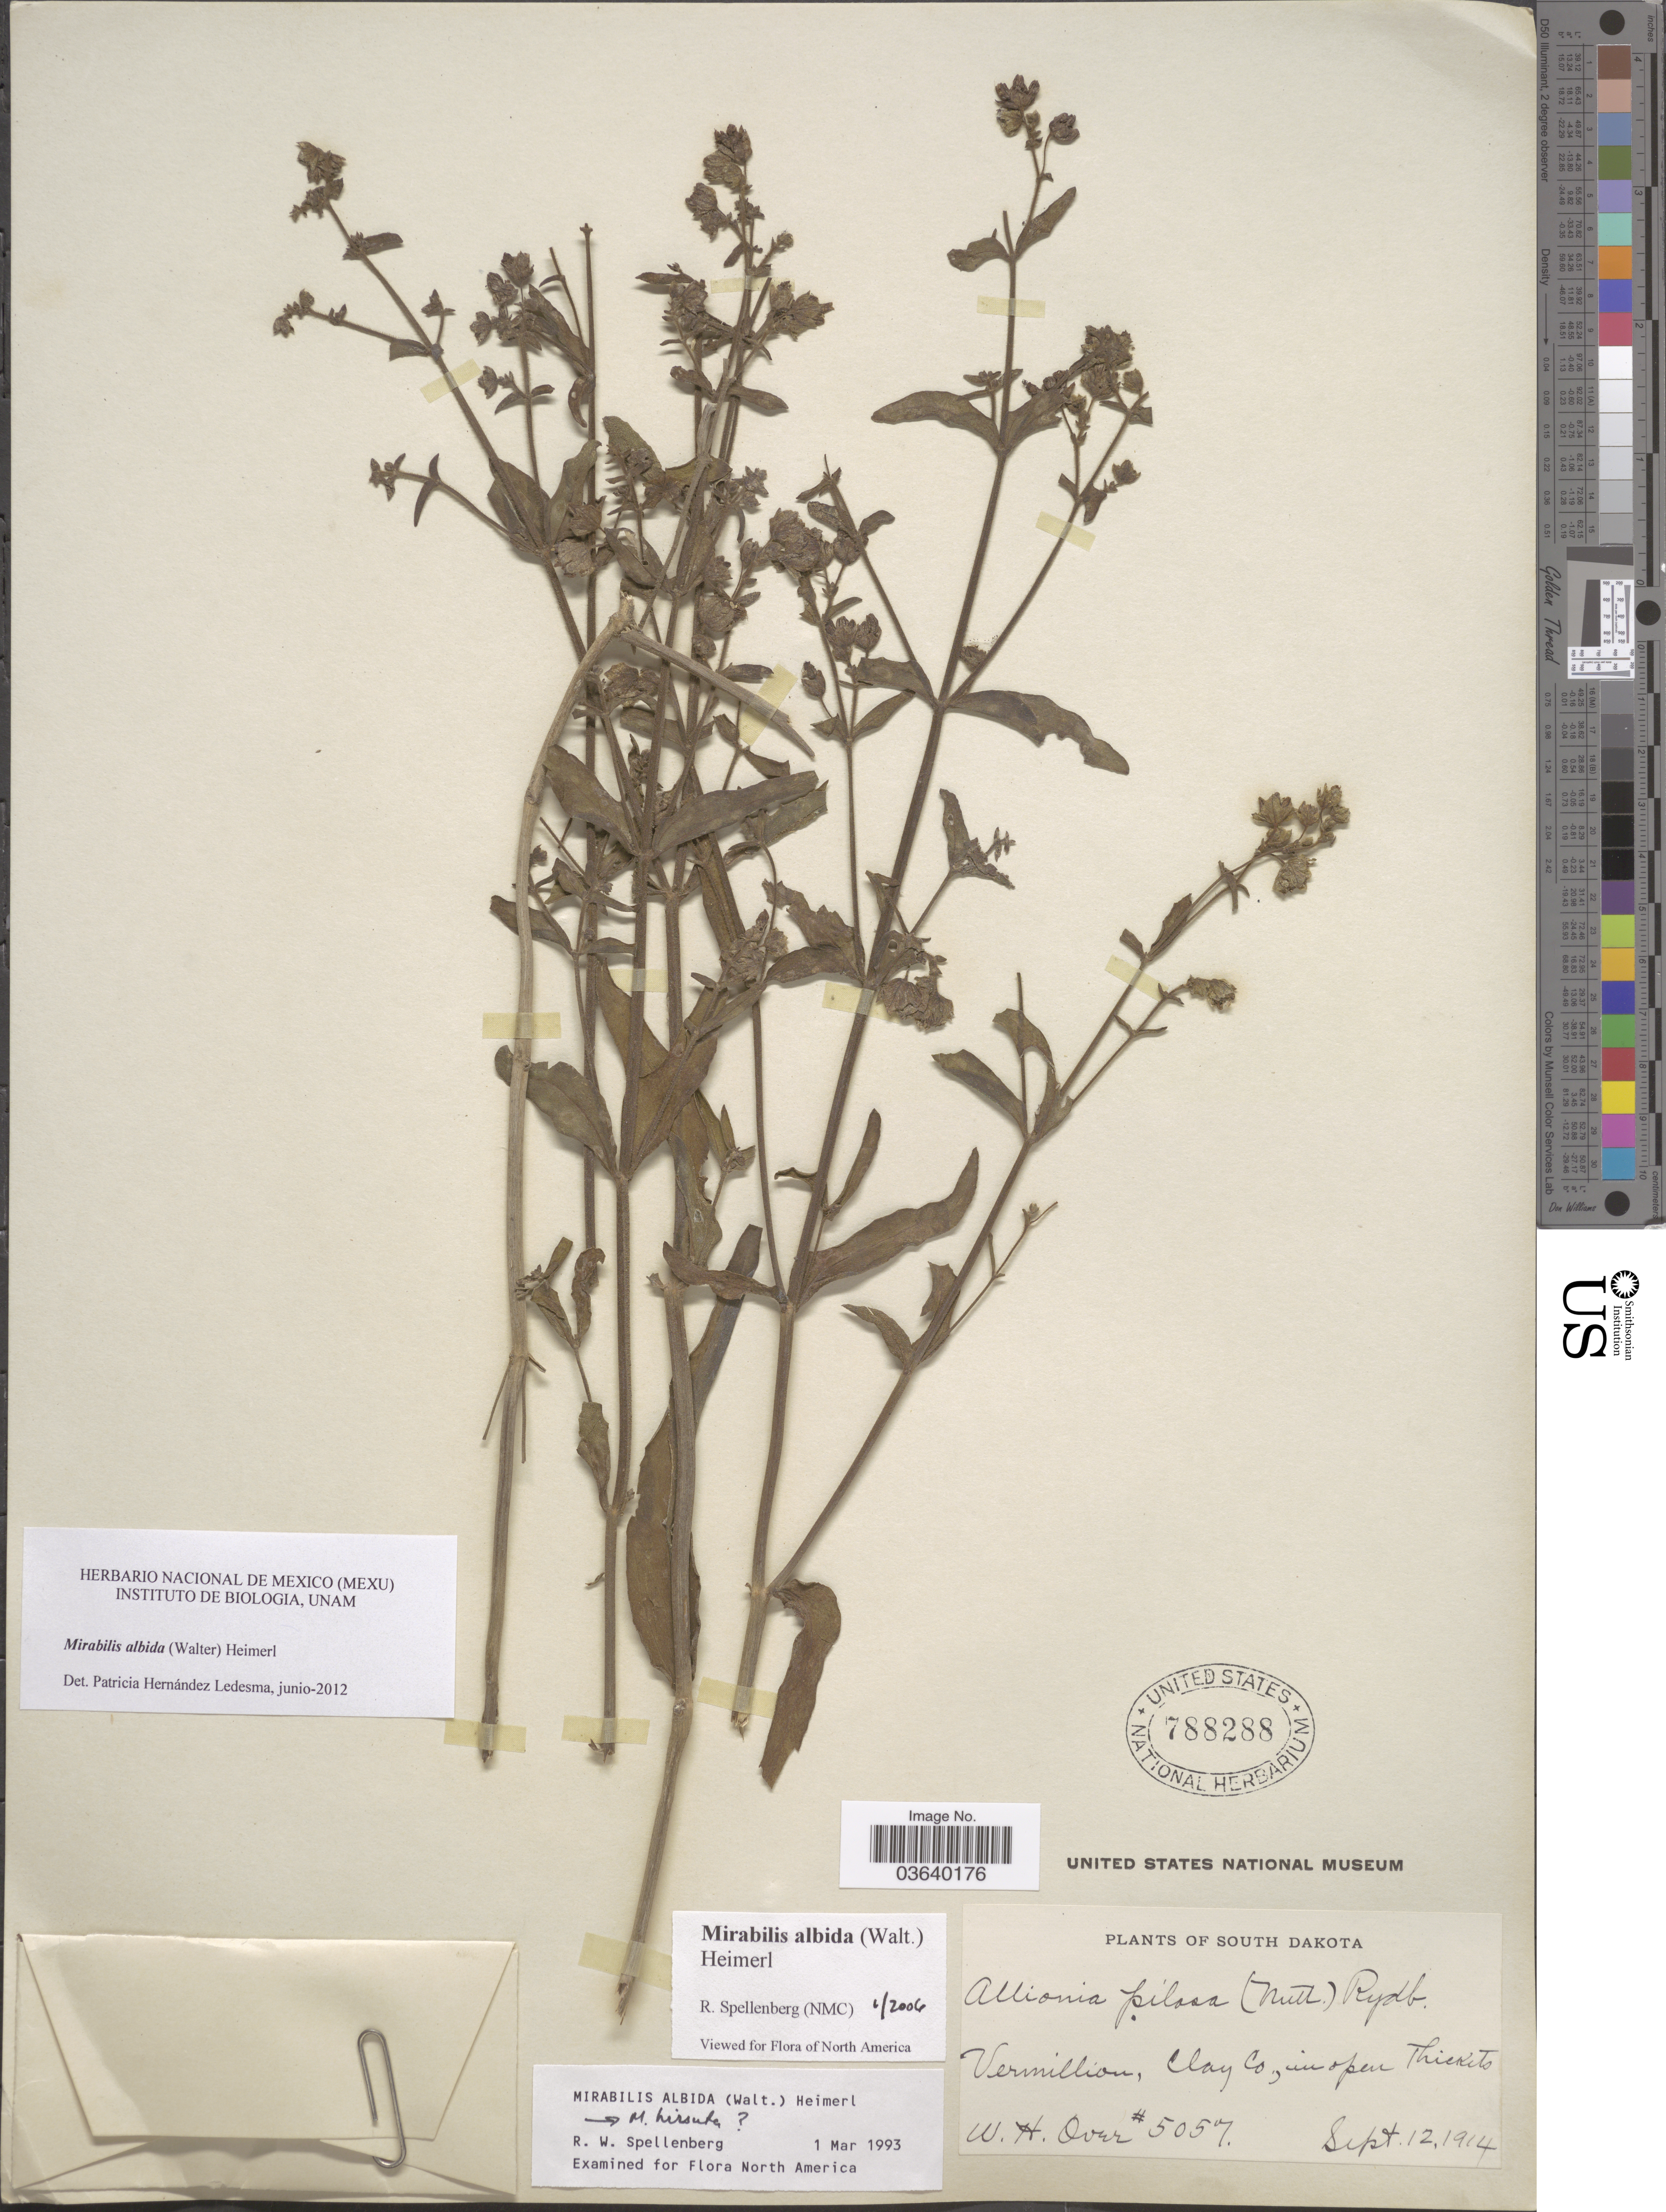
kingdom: Plantae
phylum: Tracheophyta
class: Magnoliopsida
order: Caryophyllales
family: Nyctaginaceae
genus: Mirabilis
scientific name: Mirabilis albida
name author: (Walter) Heimerl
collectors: W. Over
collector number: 5057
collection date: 1914-09-12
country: United States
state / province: South Dakota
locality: Vermillion, Clay Co.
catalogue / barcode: US 788288